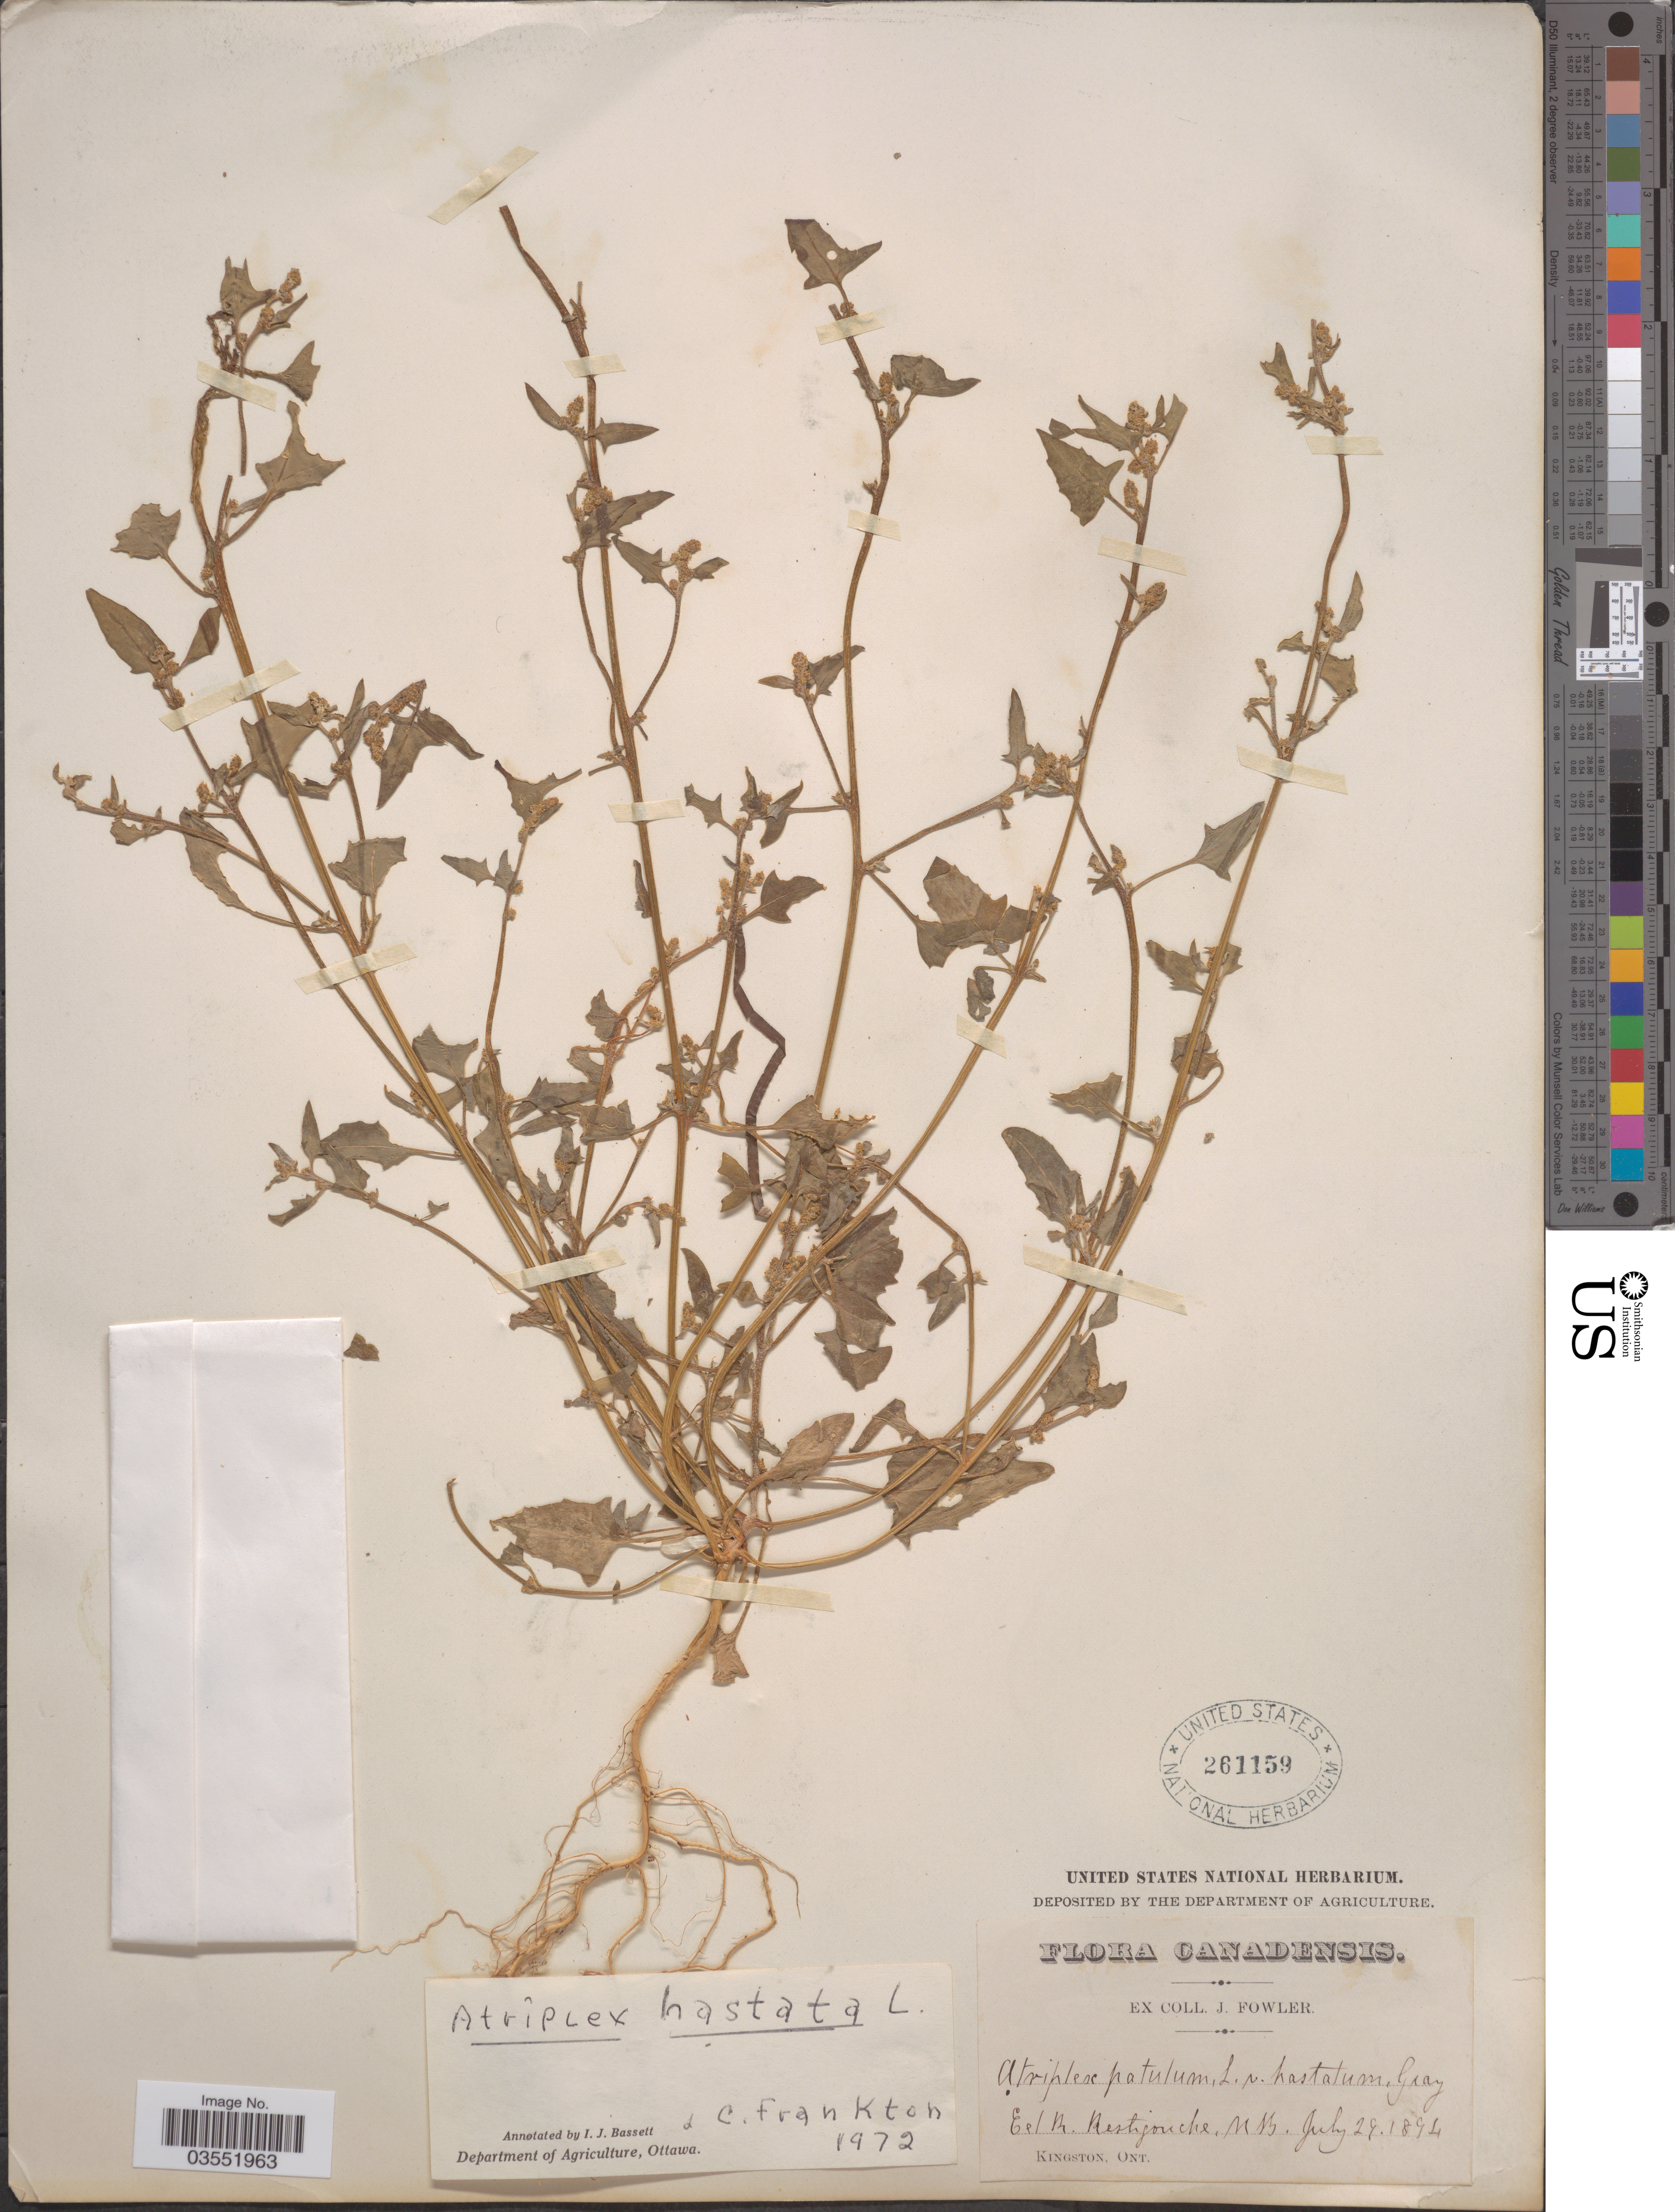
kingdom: Plantae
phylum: Tracheophyta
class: Magnoliopsida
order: Caryophyllales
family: Amaranthaceae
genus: Atriplex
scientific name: Atriplex hastata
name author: L.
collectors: J. Fowler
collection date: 1894-07-29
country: Canada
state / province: New Brunswick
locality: EJR. Restigouche.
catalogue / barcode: US 261159